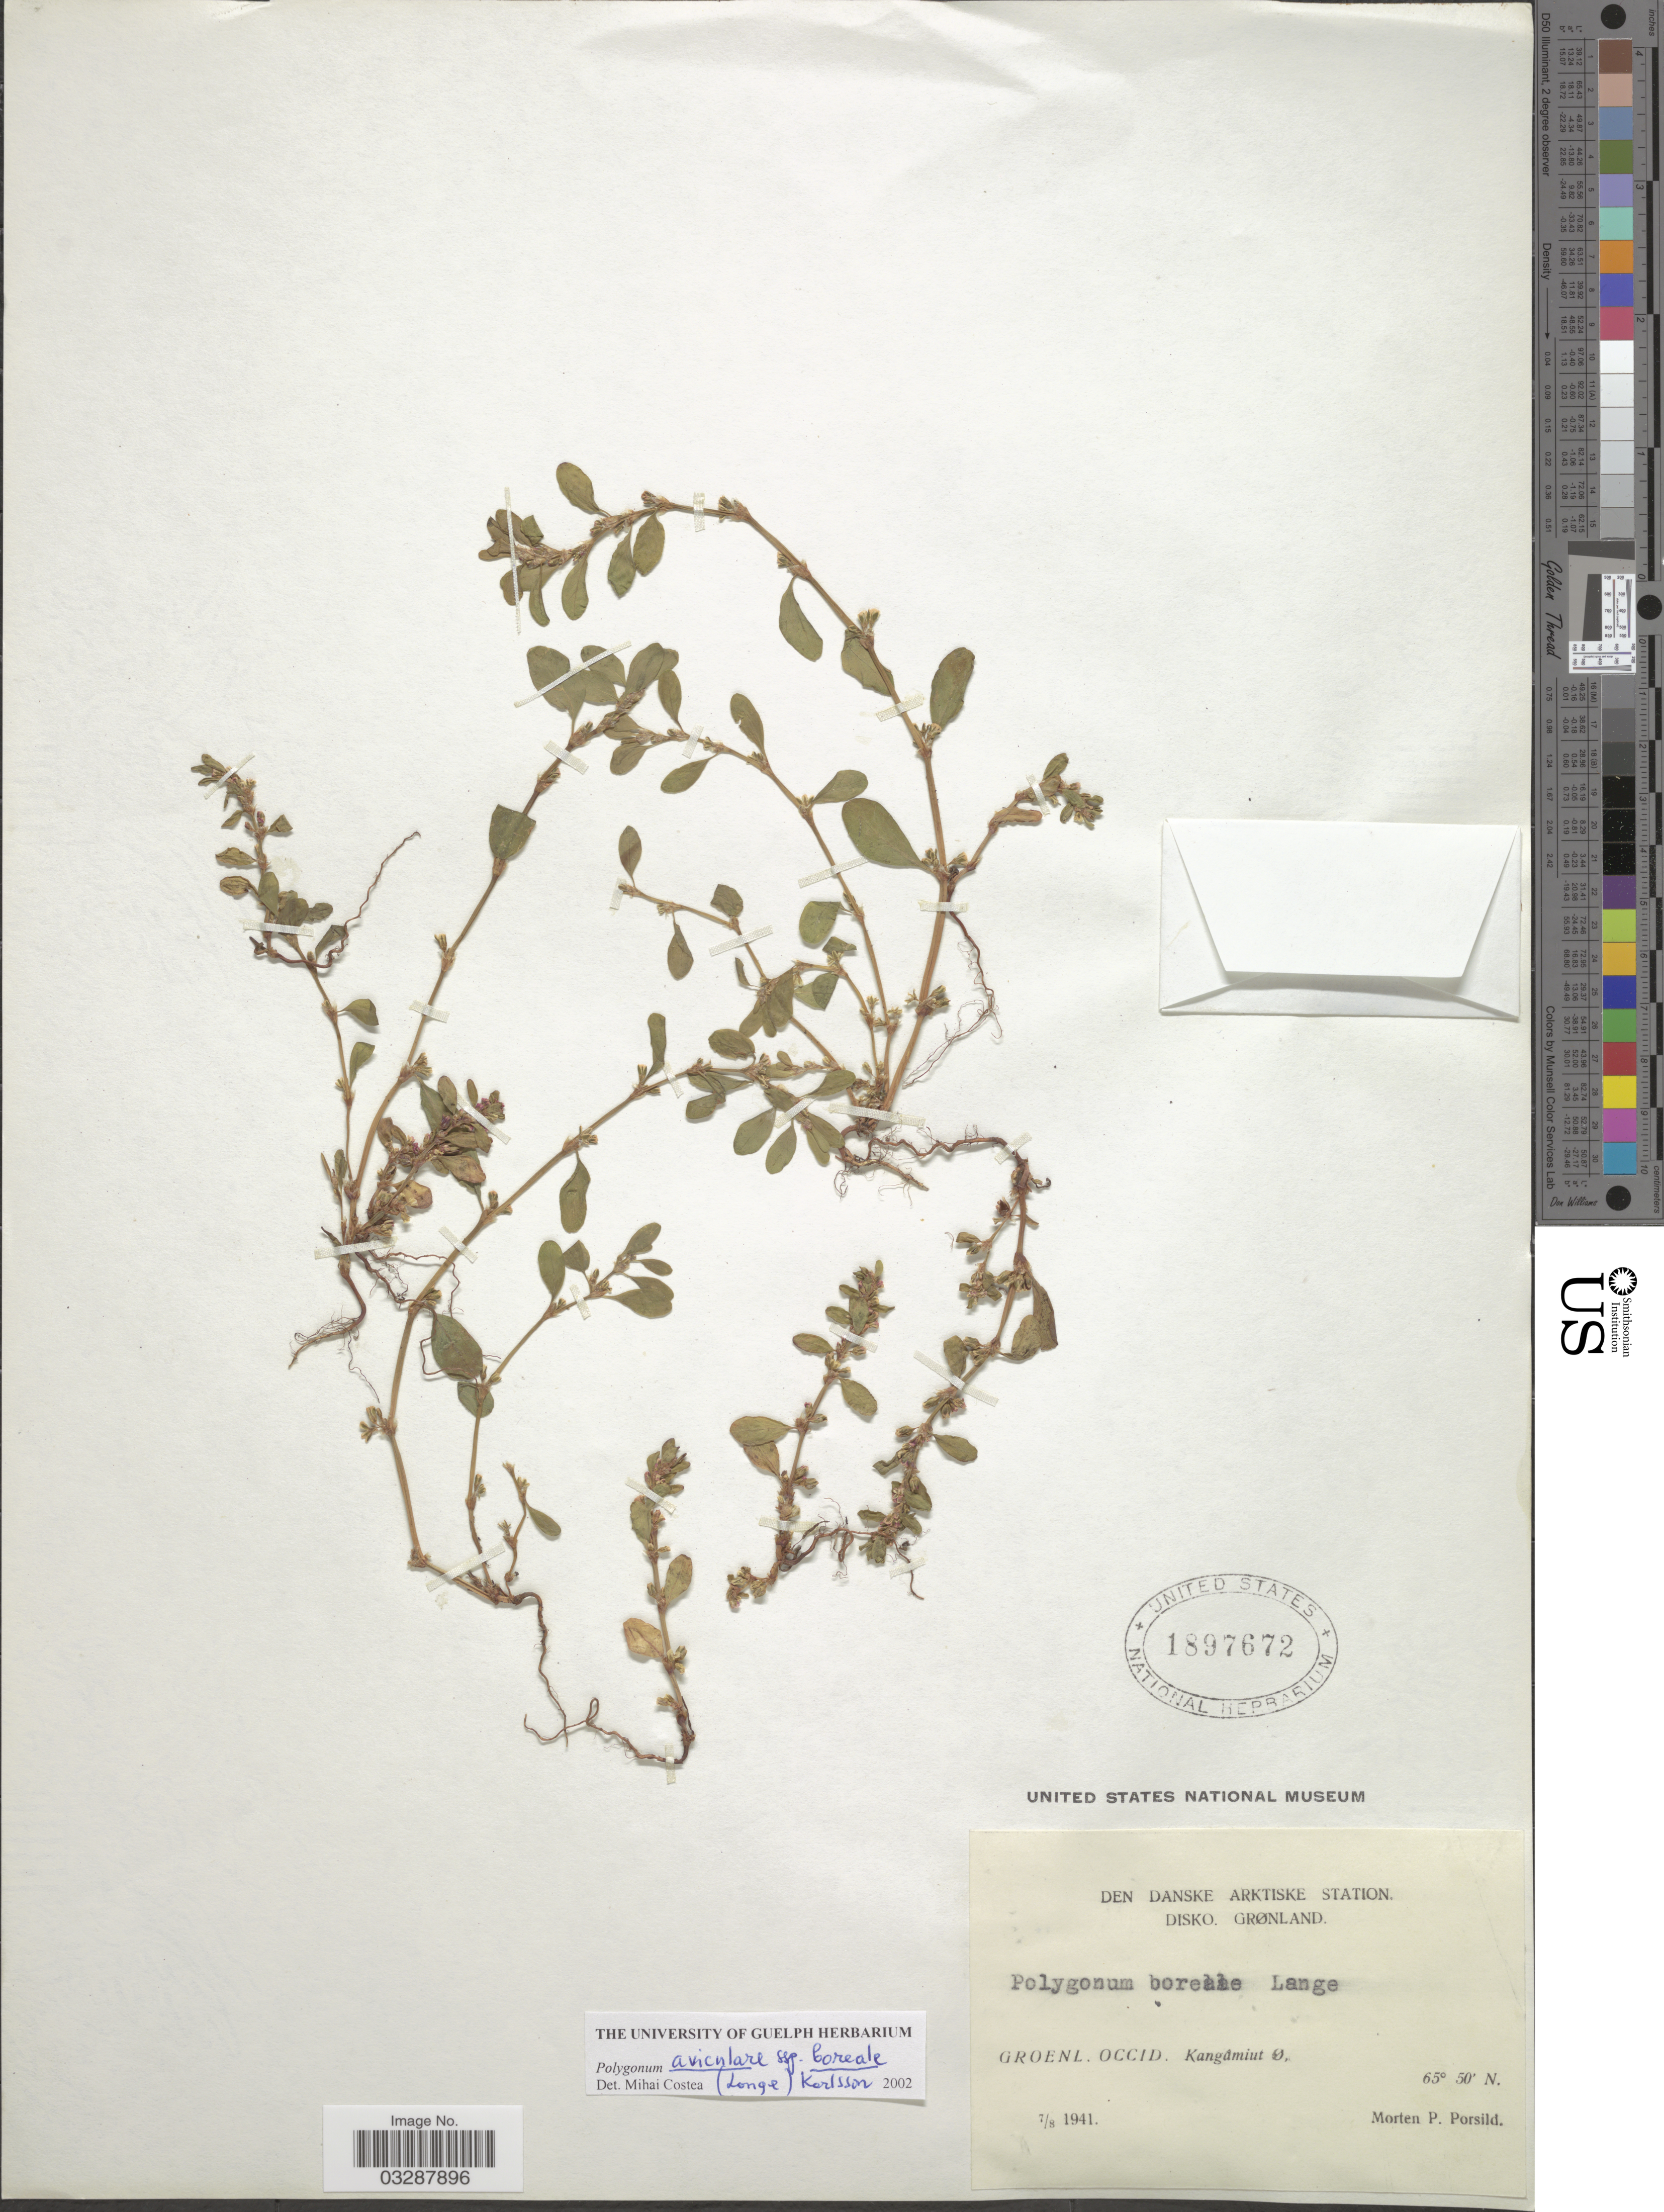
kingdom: Plantae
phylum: Tracheophyta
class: Magnoliopsida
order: Caryophyllales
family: Polygonaceae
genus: Polygonum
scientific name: Polygonum aviculare subsp. boreale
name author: (Lange) Karlsson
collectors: M. P. Porsild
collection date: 1941-07-08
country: Greenland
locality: Den Danske Arktiske Station. Disko, Grønland. Groenl. Occid. Kangamiut O.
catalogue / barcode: US 1897672